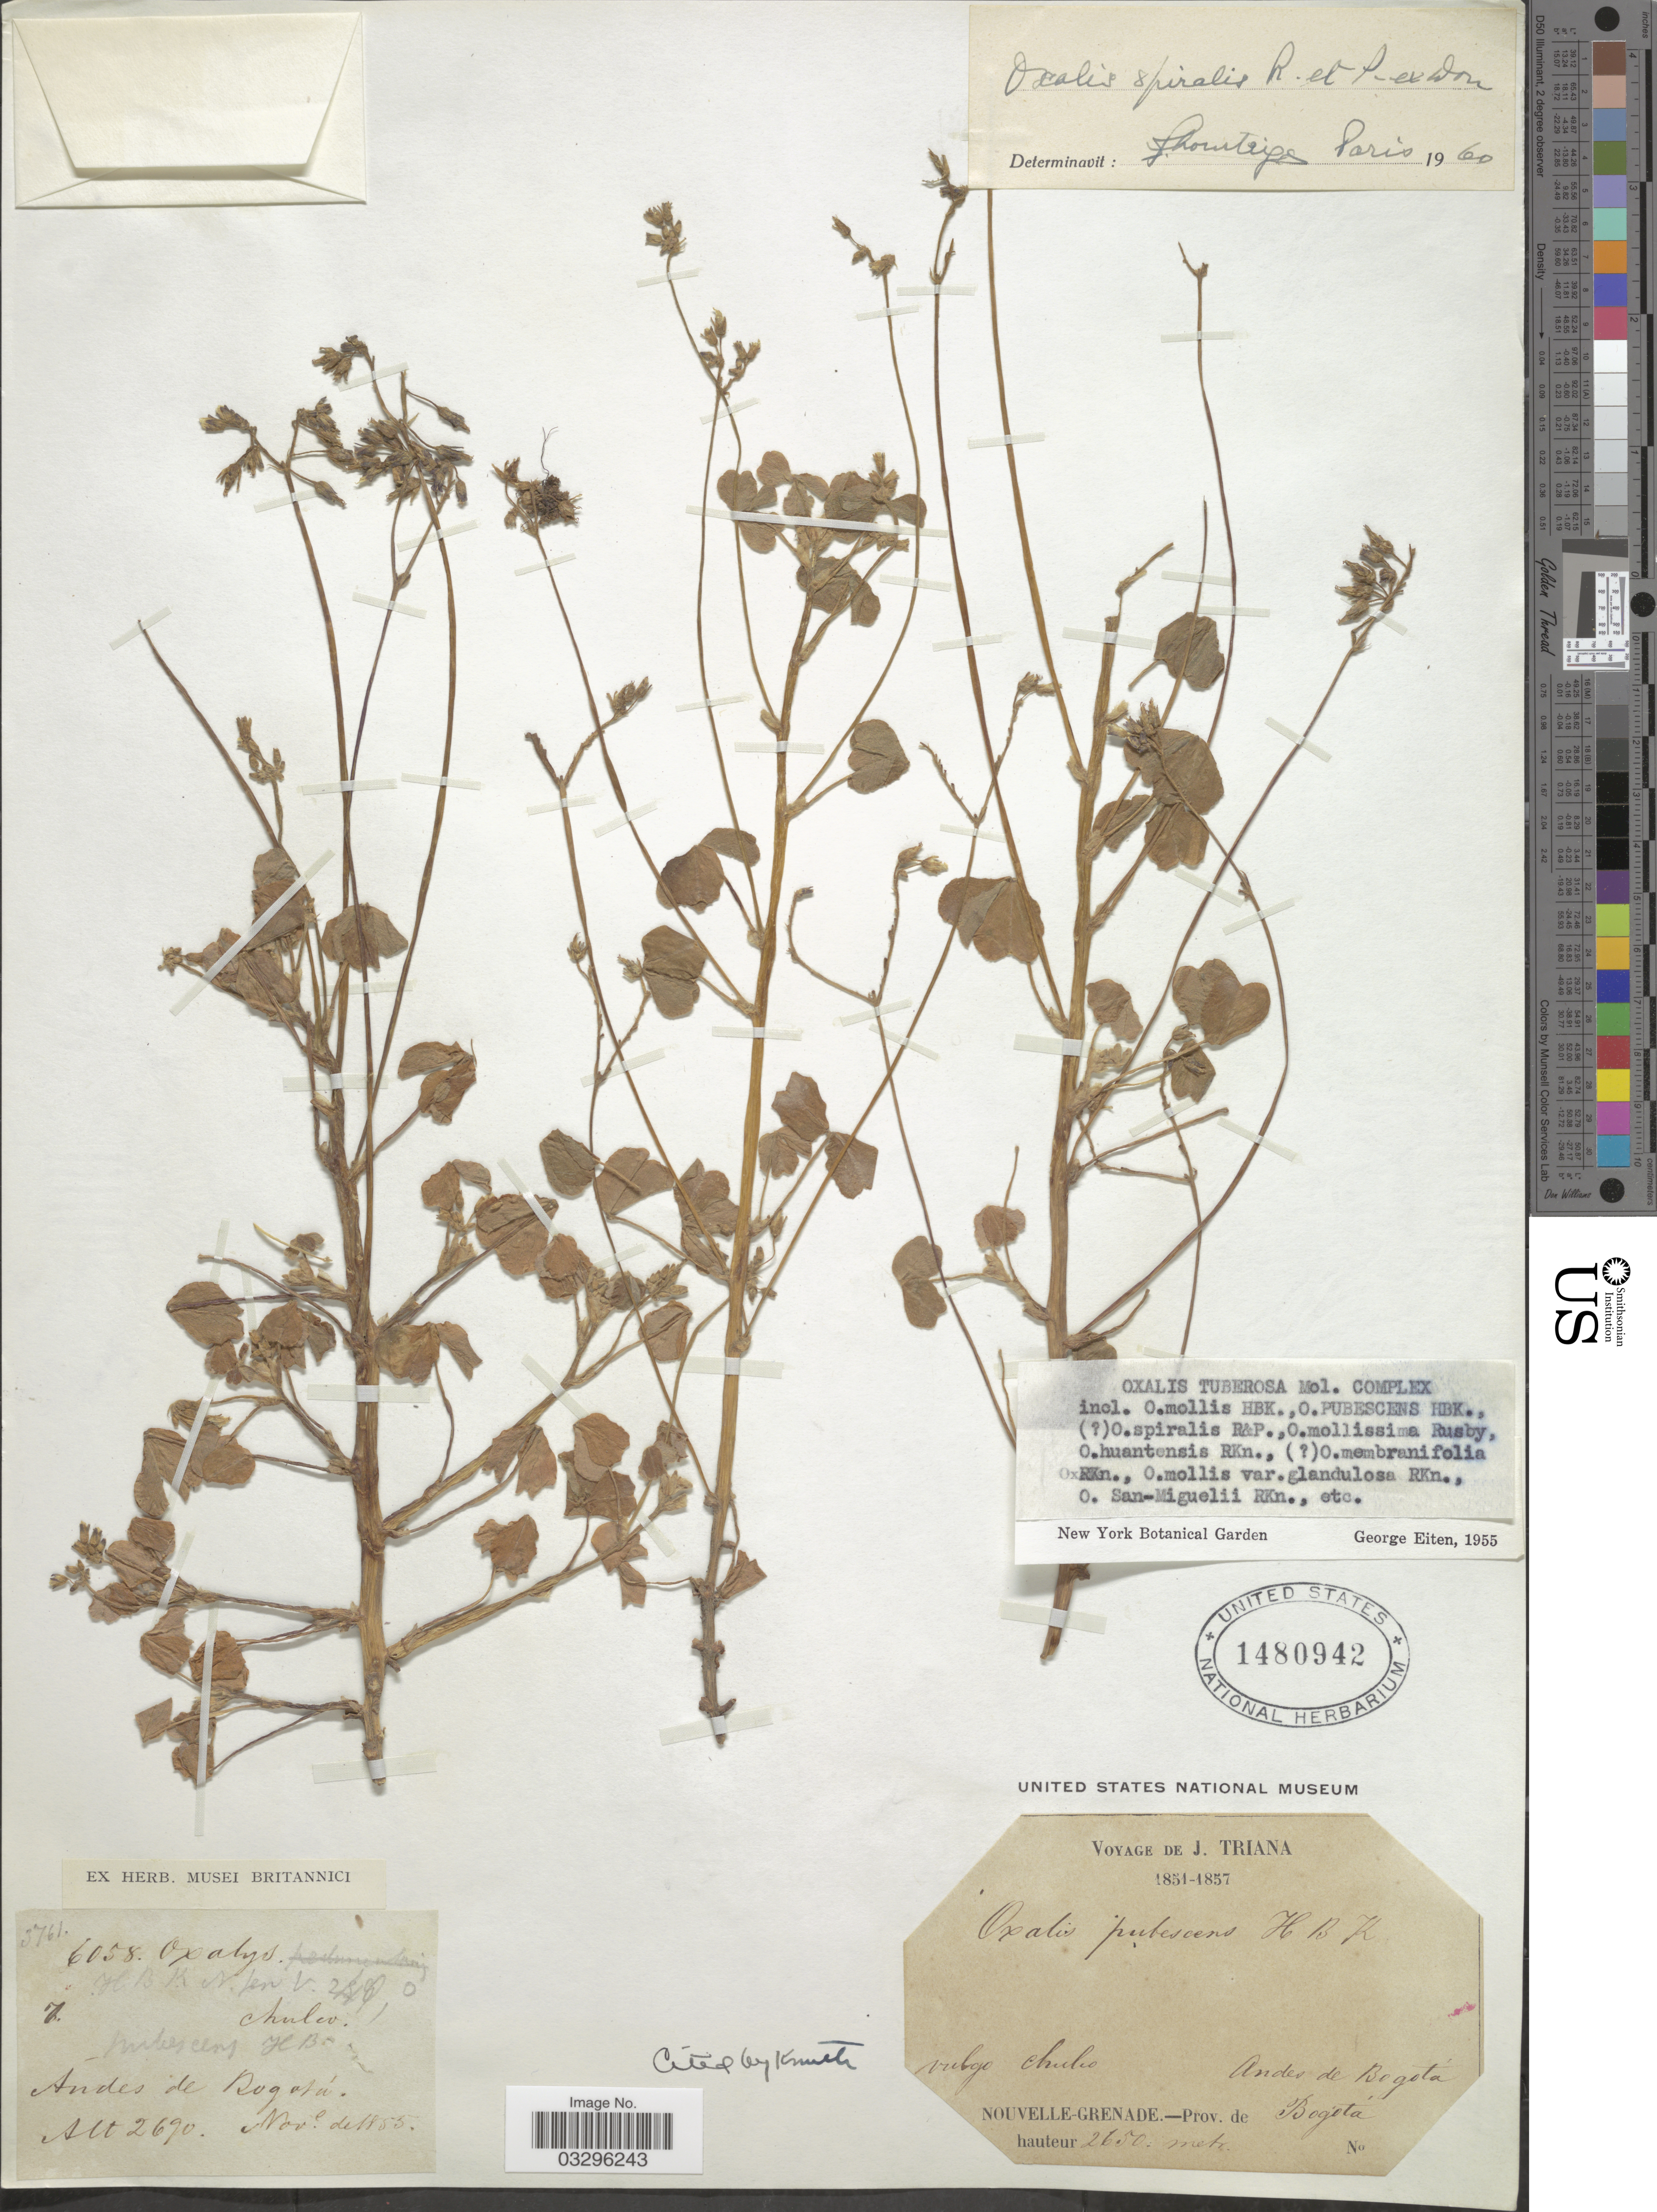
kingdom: Plantae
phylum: Tracheophyta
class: Magnoliopsida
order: Oxalidales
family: Oxalidaceae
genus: Oxalis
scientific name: Oxalis spiralis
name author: Ruiz & Pav. ex G. Don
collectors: J. Triana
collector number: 6058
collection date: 1855-11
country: Colombia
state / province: Bogota D.C.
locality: Andes de Bogotá, Nouvelle-Grenade.-Prov. de Bogotá.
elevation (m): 2650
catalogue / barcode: US 1480942